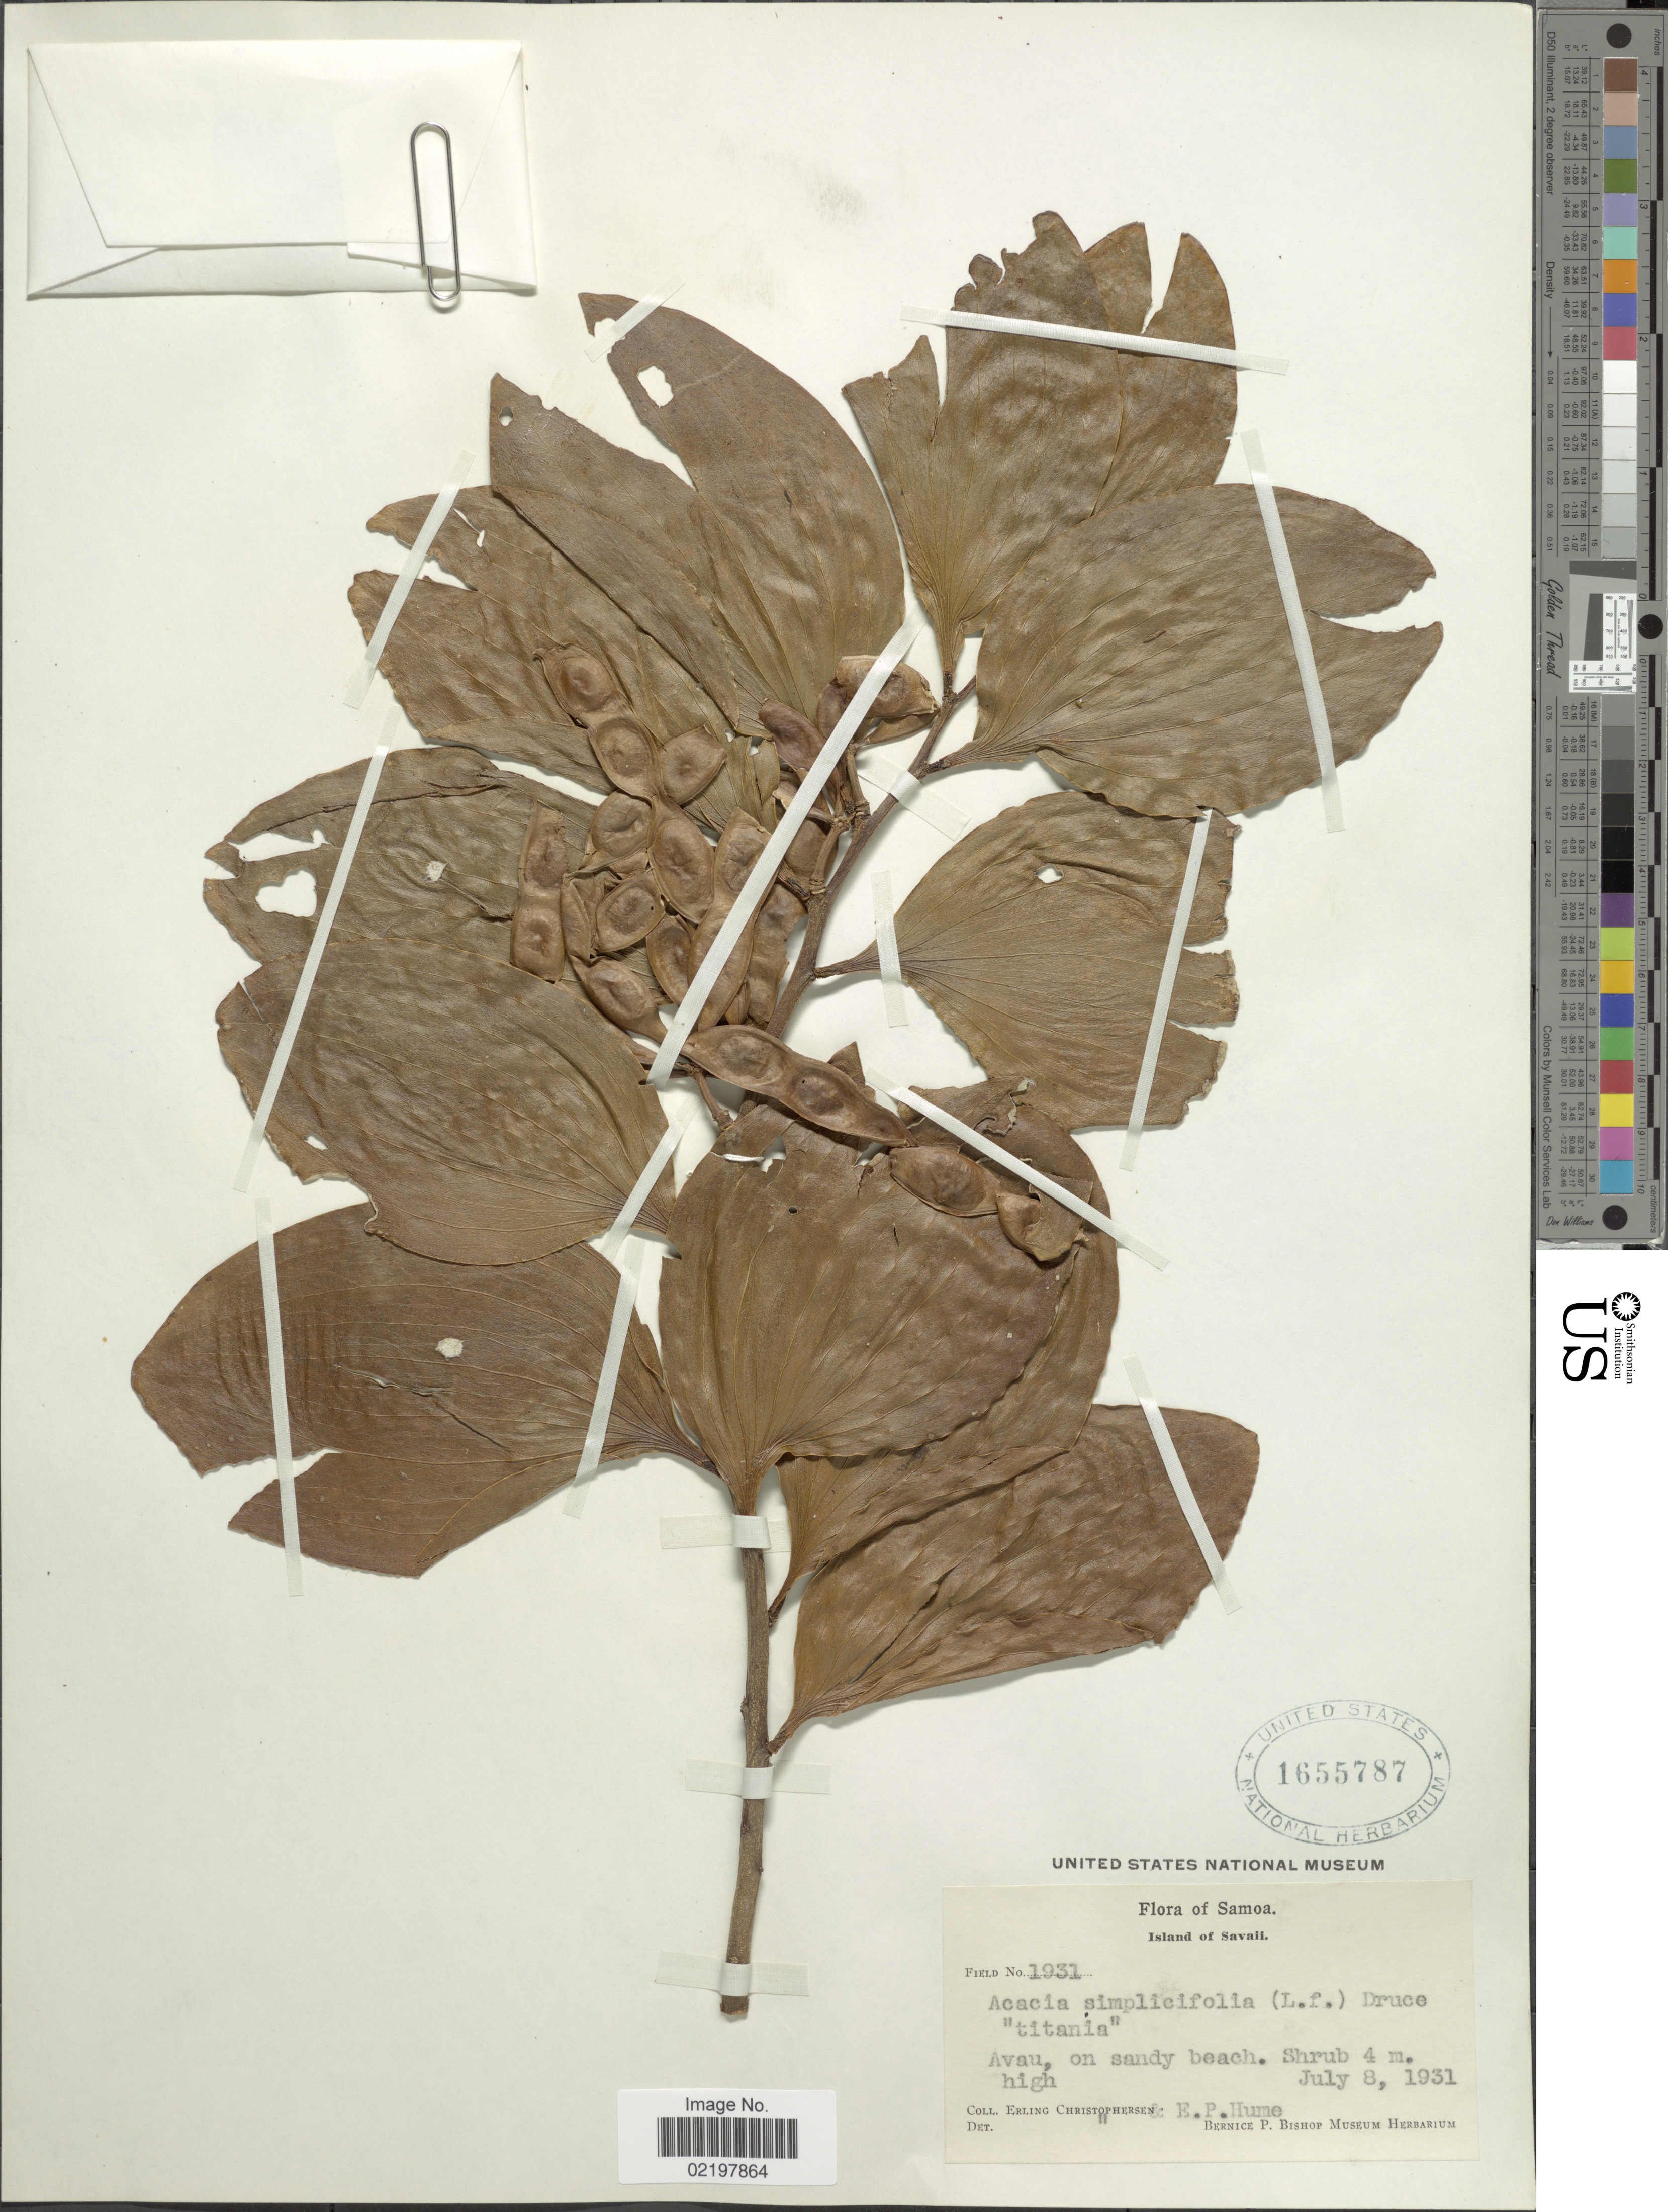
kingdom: Plantae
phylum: Tracheophyta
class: Magnoliopsida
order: Fabales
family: Fabaceae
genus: Acacia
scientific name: Acacia simplicifolia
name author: (L. f.) Schinz & Guillaumin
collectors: E. Christophersen & E. P. Hume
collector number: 1931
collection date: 1931-07-08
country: Samoa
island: Savai'i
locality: Samoa, Island of Savaii, Avau on sandy beach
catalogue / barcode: US 1655787